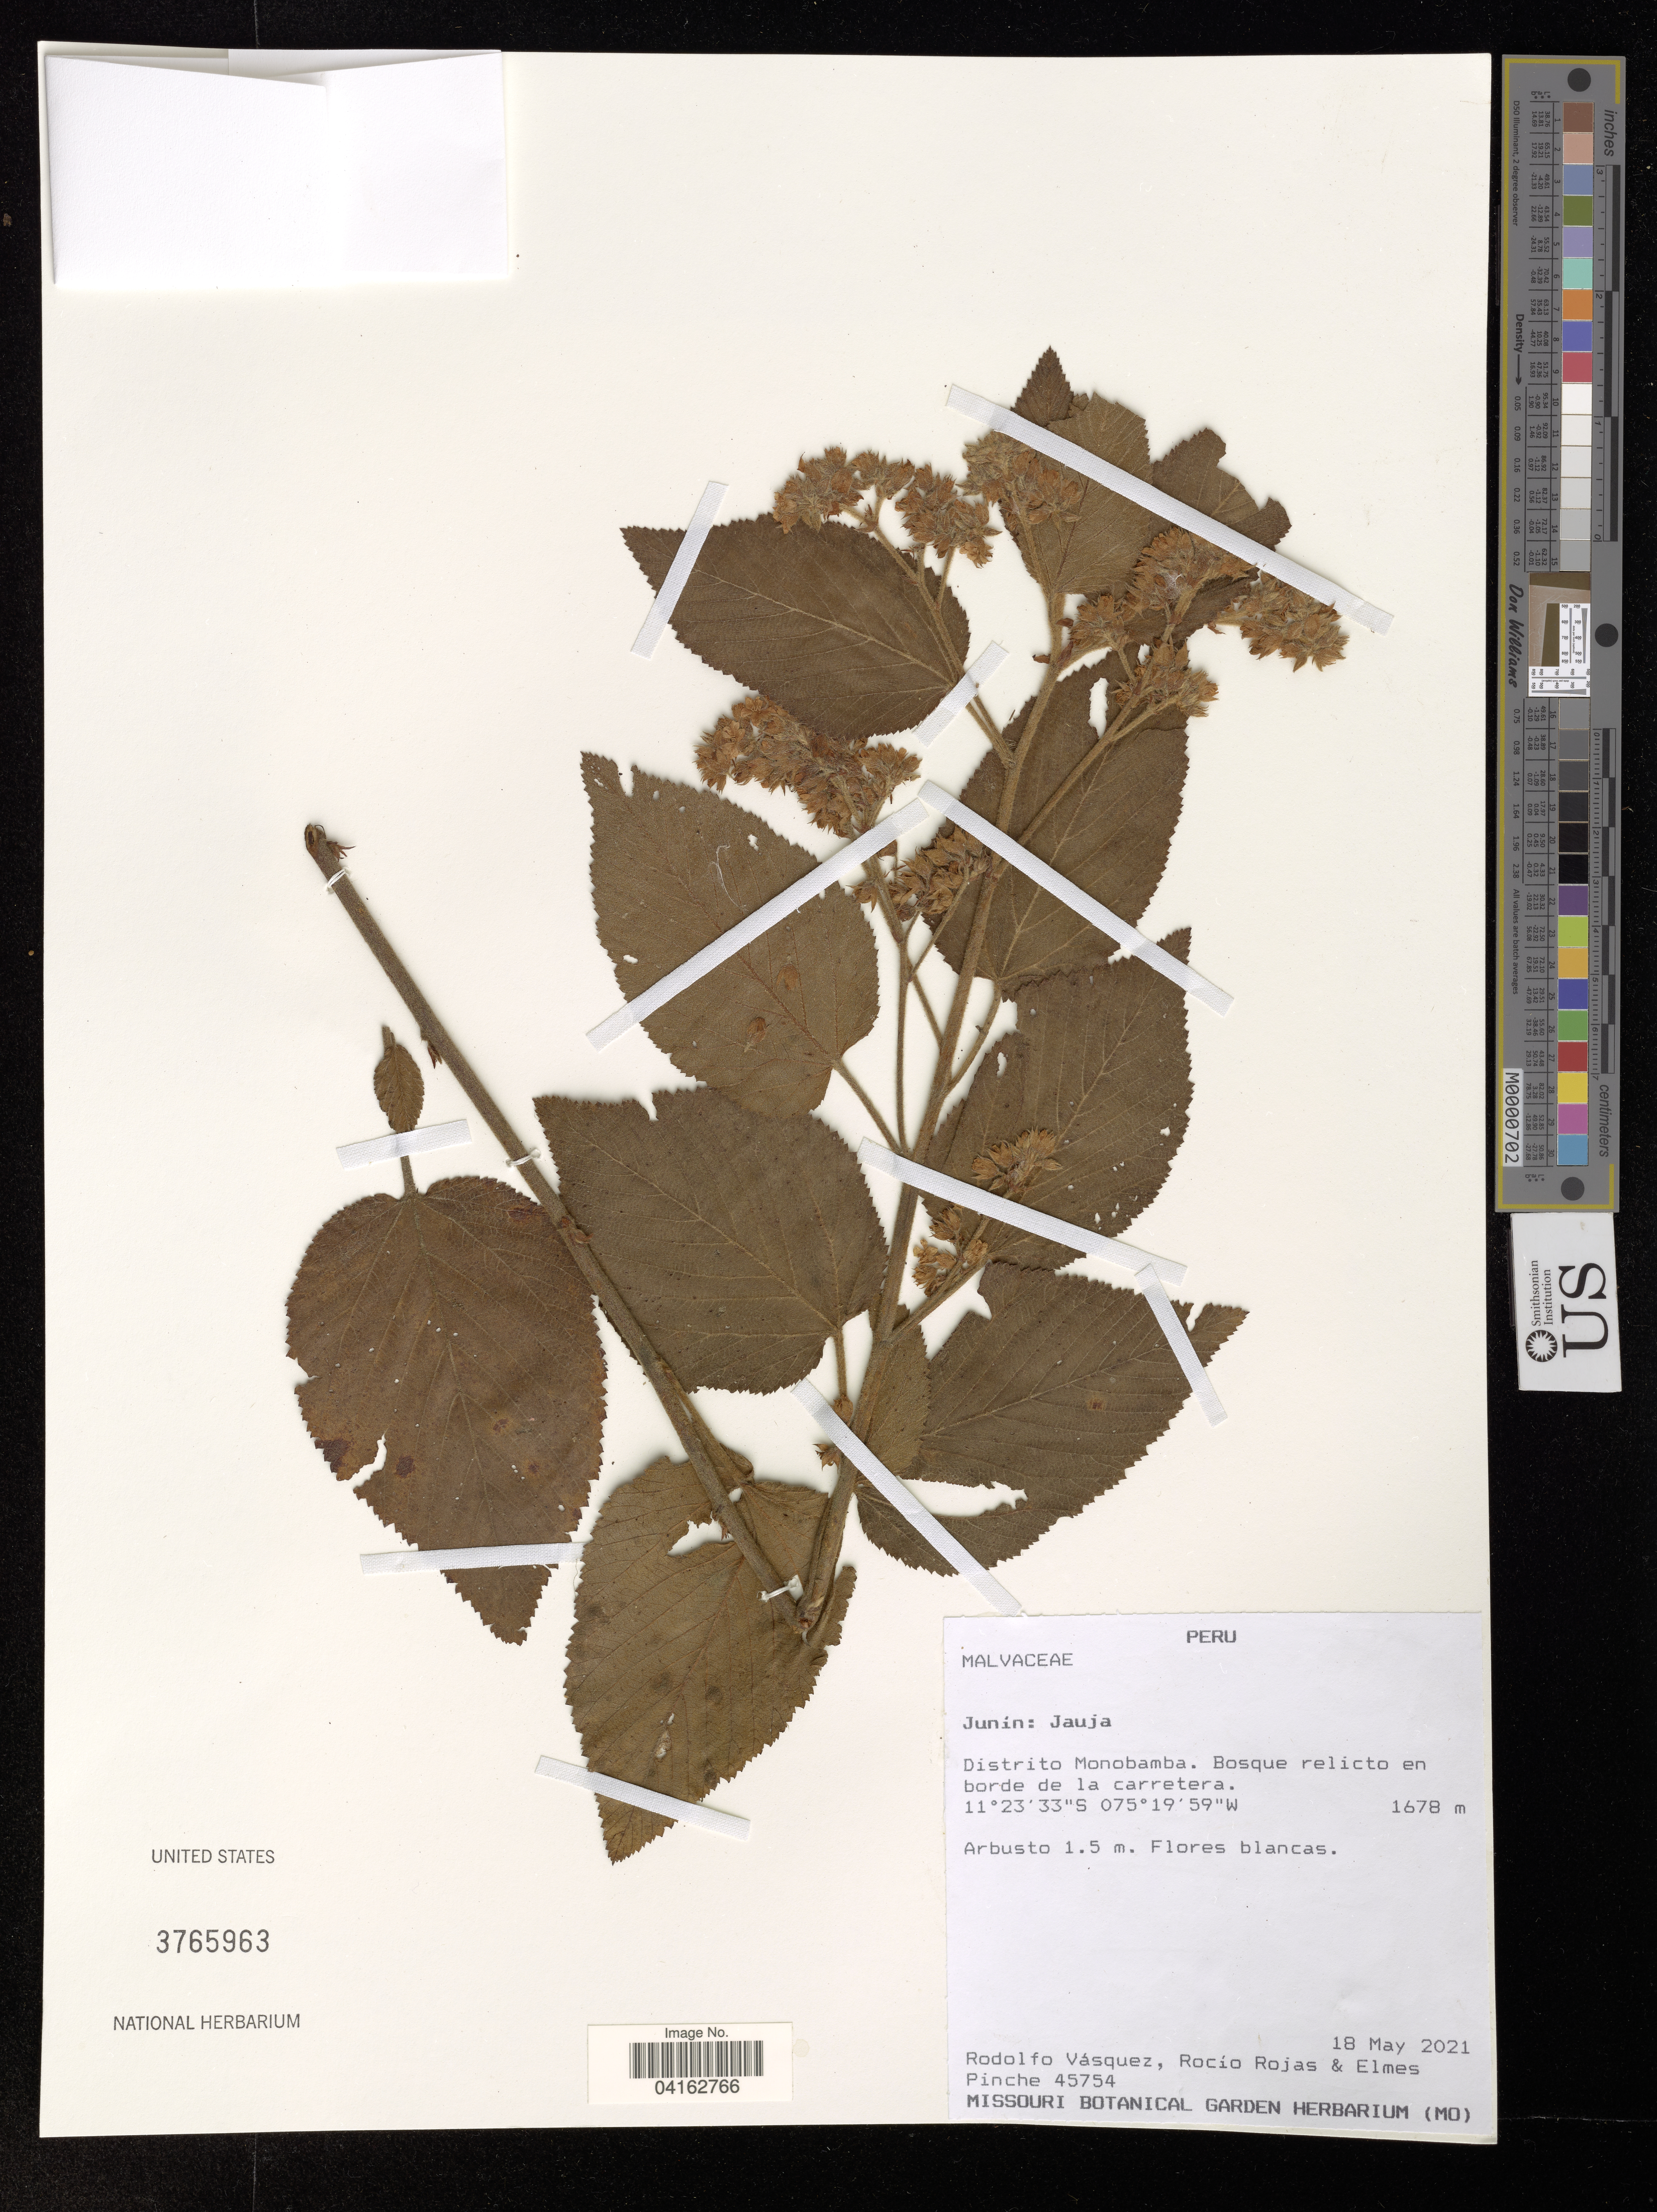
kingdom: Plantae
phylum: Tracheophyta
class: Magnoliopsida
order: Malvales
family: Malvaceae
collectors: R. Vásquez, R. Rojas & E. Pinche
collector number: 45754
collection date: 2021-05-18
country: Peru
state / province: Junín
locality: Jauja. Distrito Monobamba. Bosque relicto en borde de la carretera.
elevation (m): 1678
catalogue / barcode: US 3765963